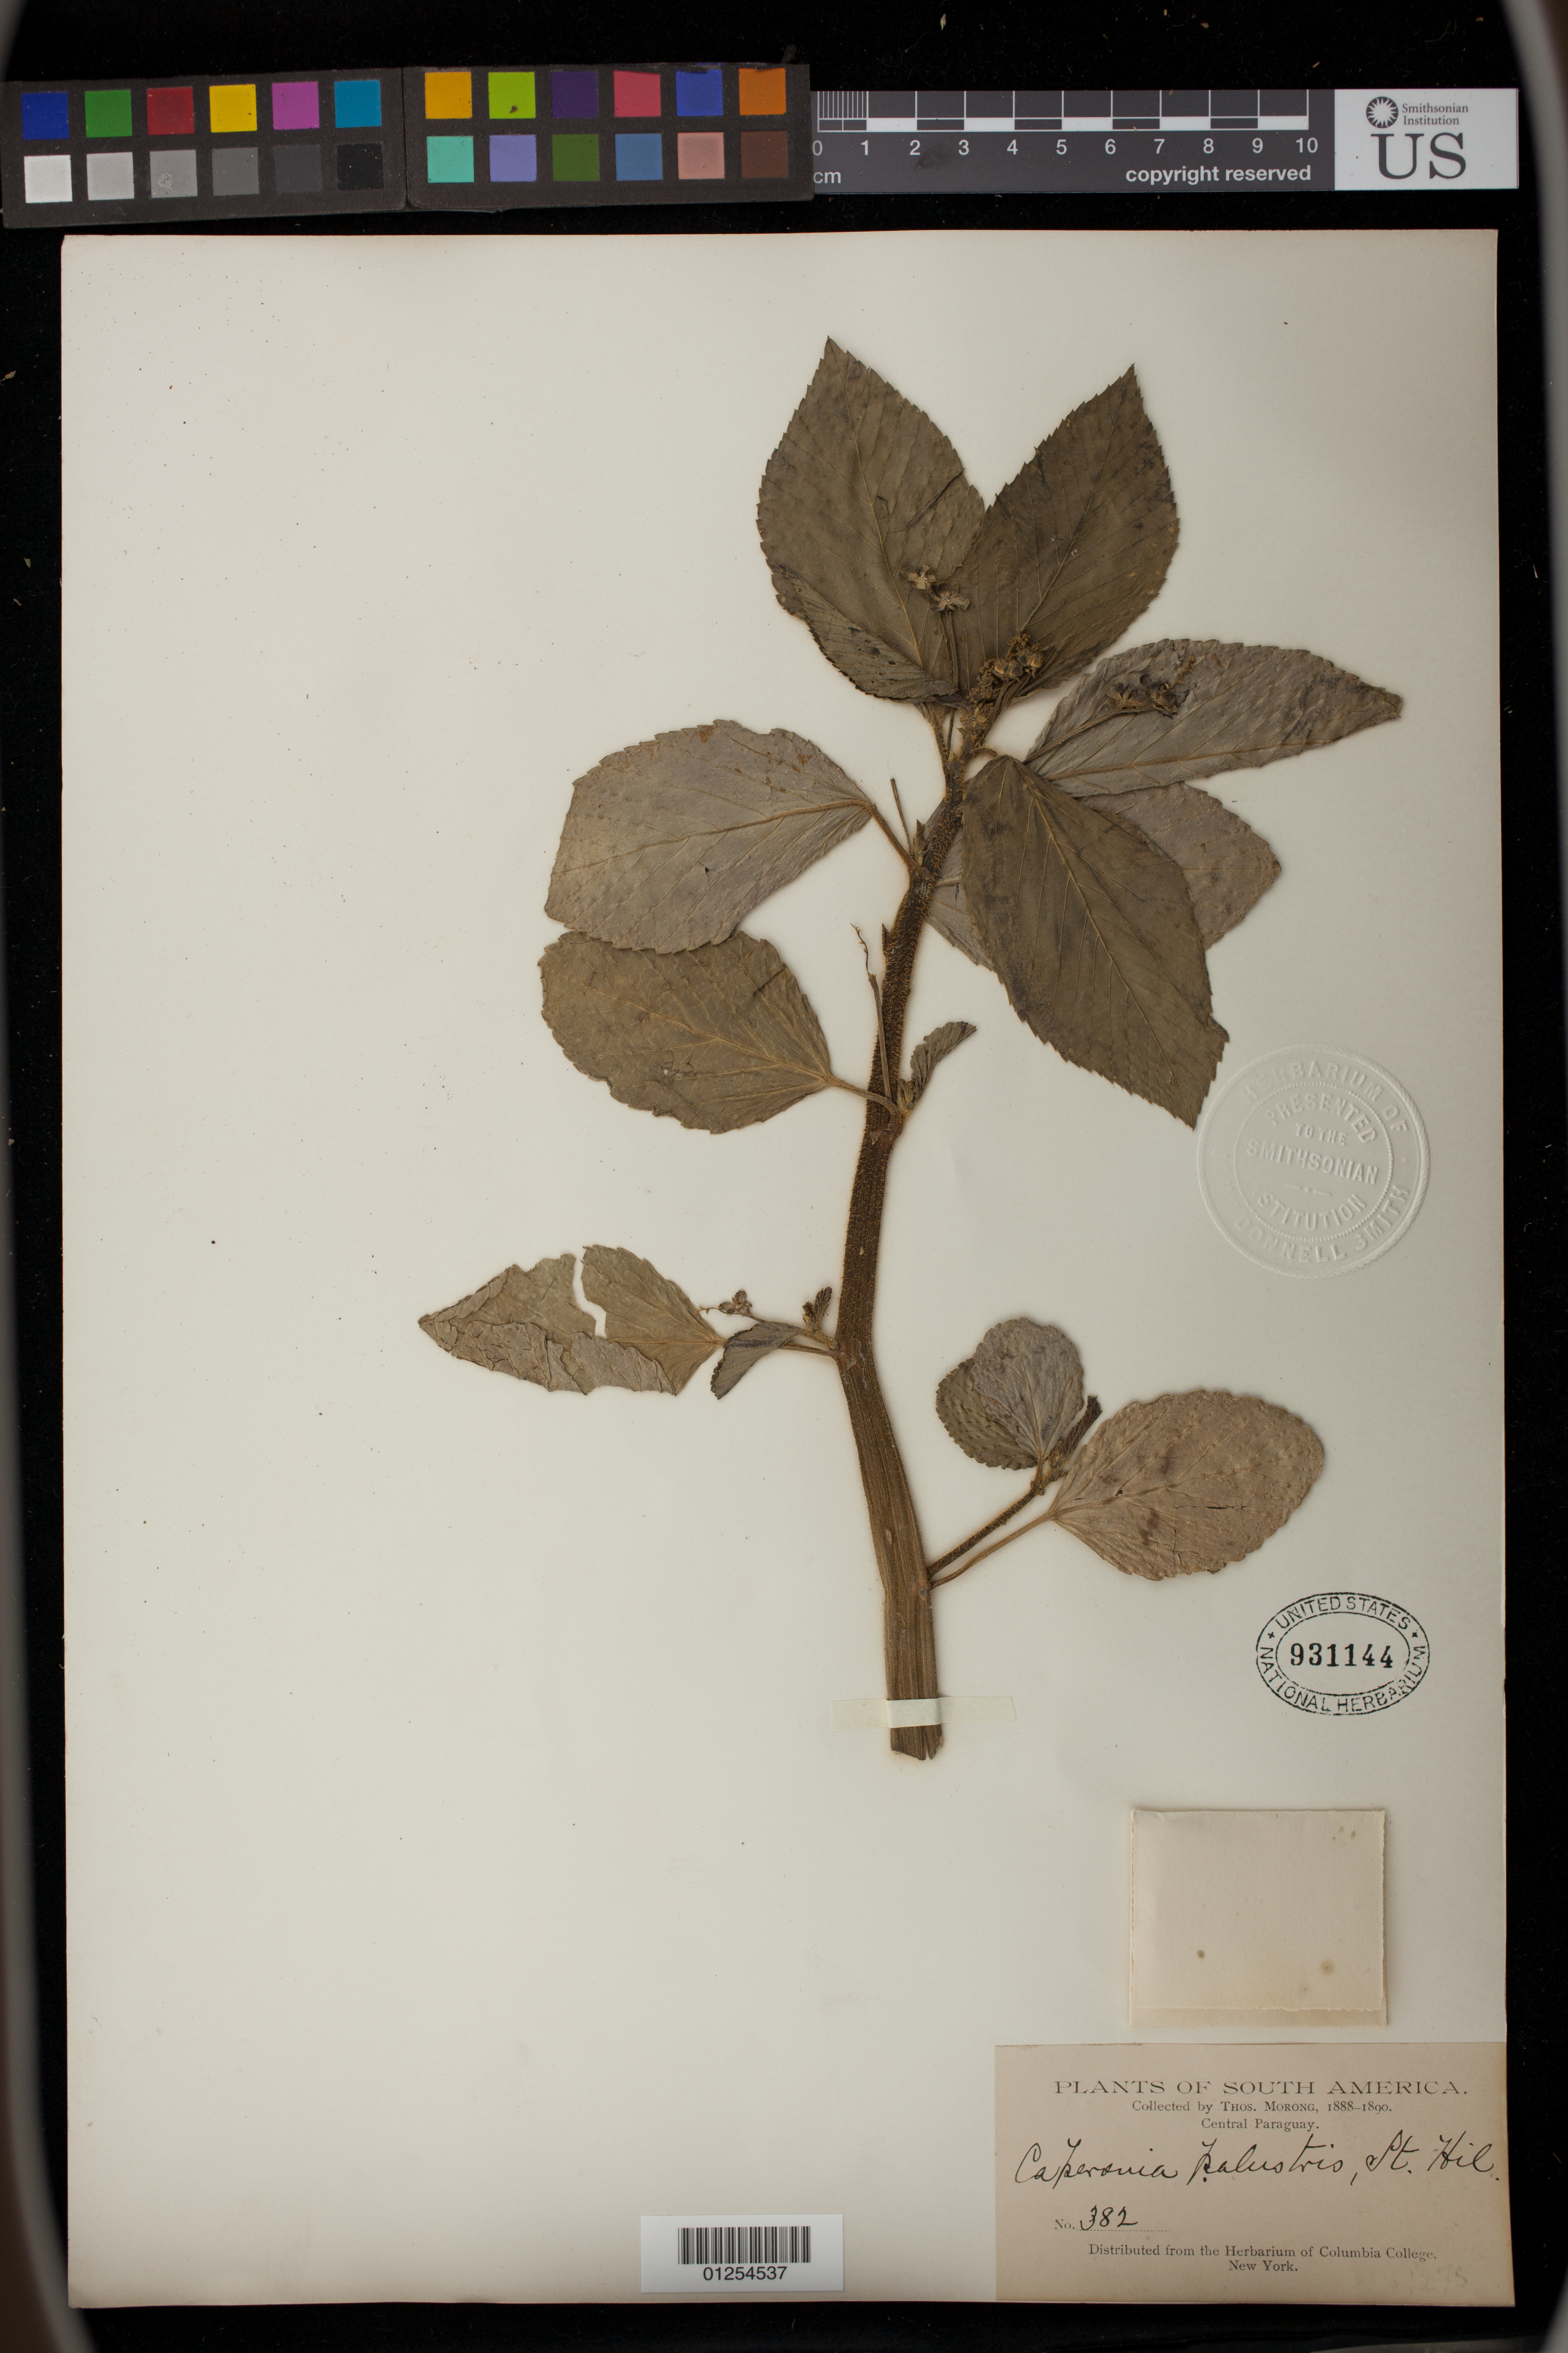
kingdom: Plantae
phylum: Tracheophyta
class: Magnoliopsida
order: Malpighiales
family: Euphorbiaceae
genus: Caperonia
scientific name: Caperonia palustris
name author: (L.) A. St.-Hil.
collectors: T. Morong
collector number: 382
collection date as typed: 1888 to -- --- 1890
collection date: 1888/1890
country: Paraguay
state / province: Central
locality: Asunción.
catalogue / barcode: US 931144